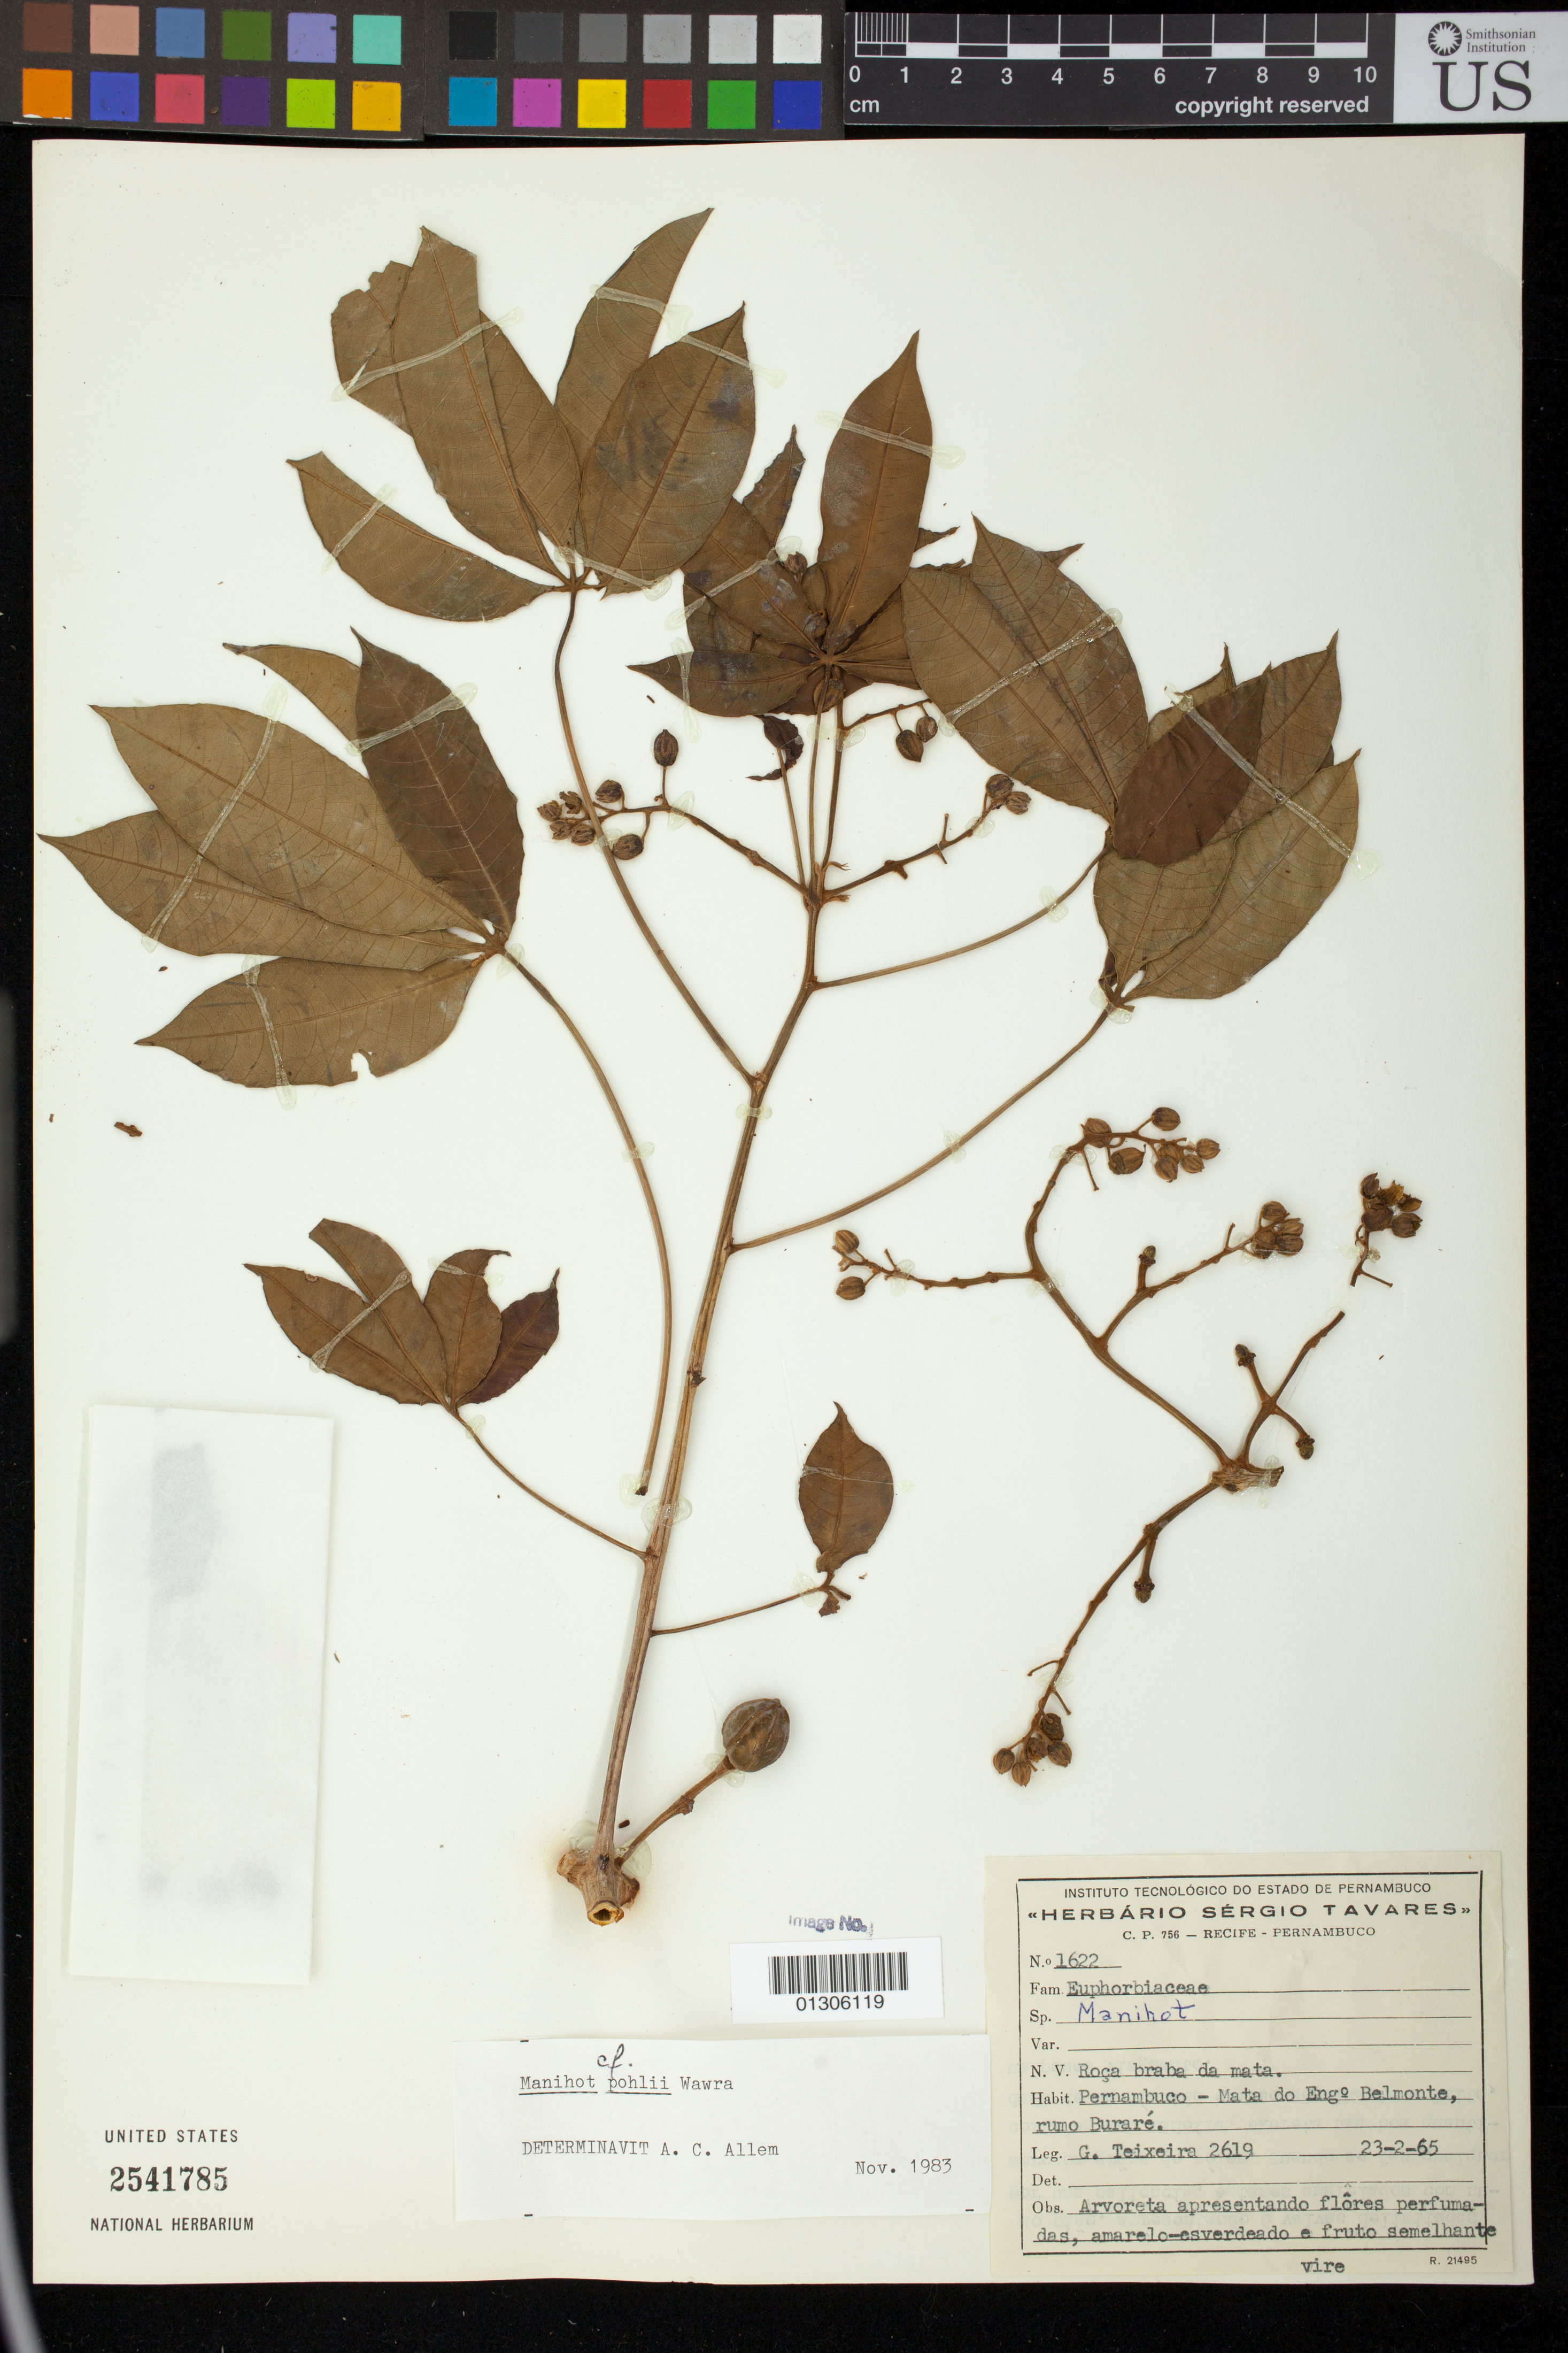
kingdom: Plantae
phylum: Tracheophyta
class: Magnoliopsida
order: Malpighiales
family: Euphorbiaceae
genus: Manihot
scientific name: Manihot baccata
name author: Allem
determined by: Mendoza, M.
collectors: G. Teixeira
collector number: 1622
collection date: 1965-02-23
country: Brazil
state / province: Pernambuco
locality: Mata do Eng Belmonte, rumo Burare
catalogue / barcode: US 2541785